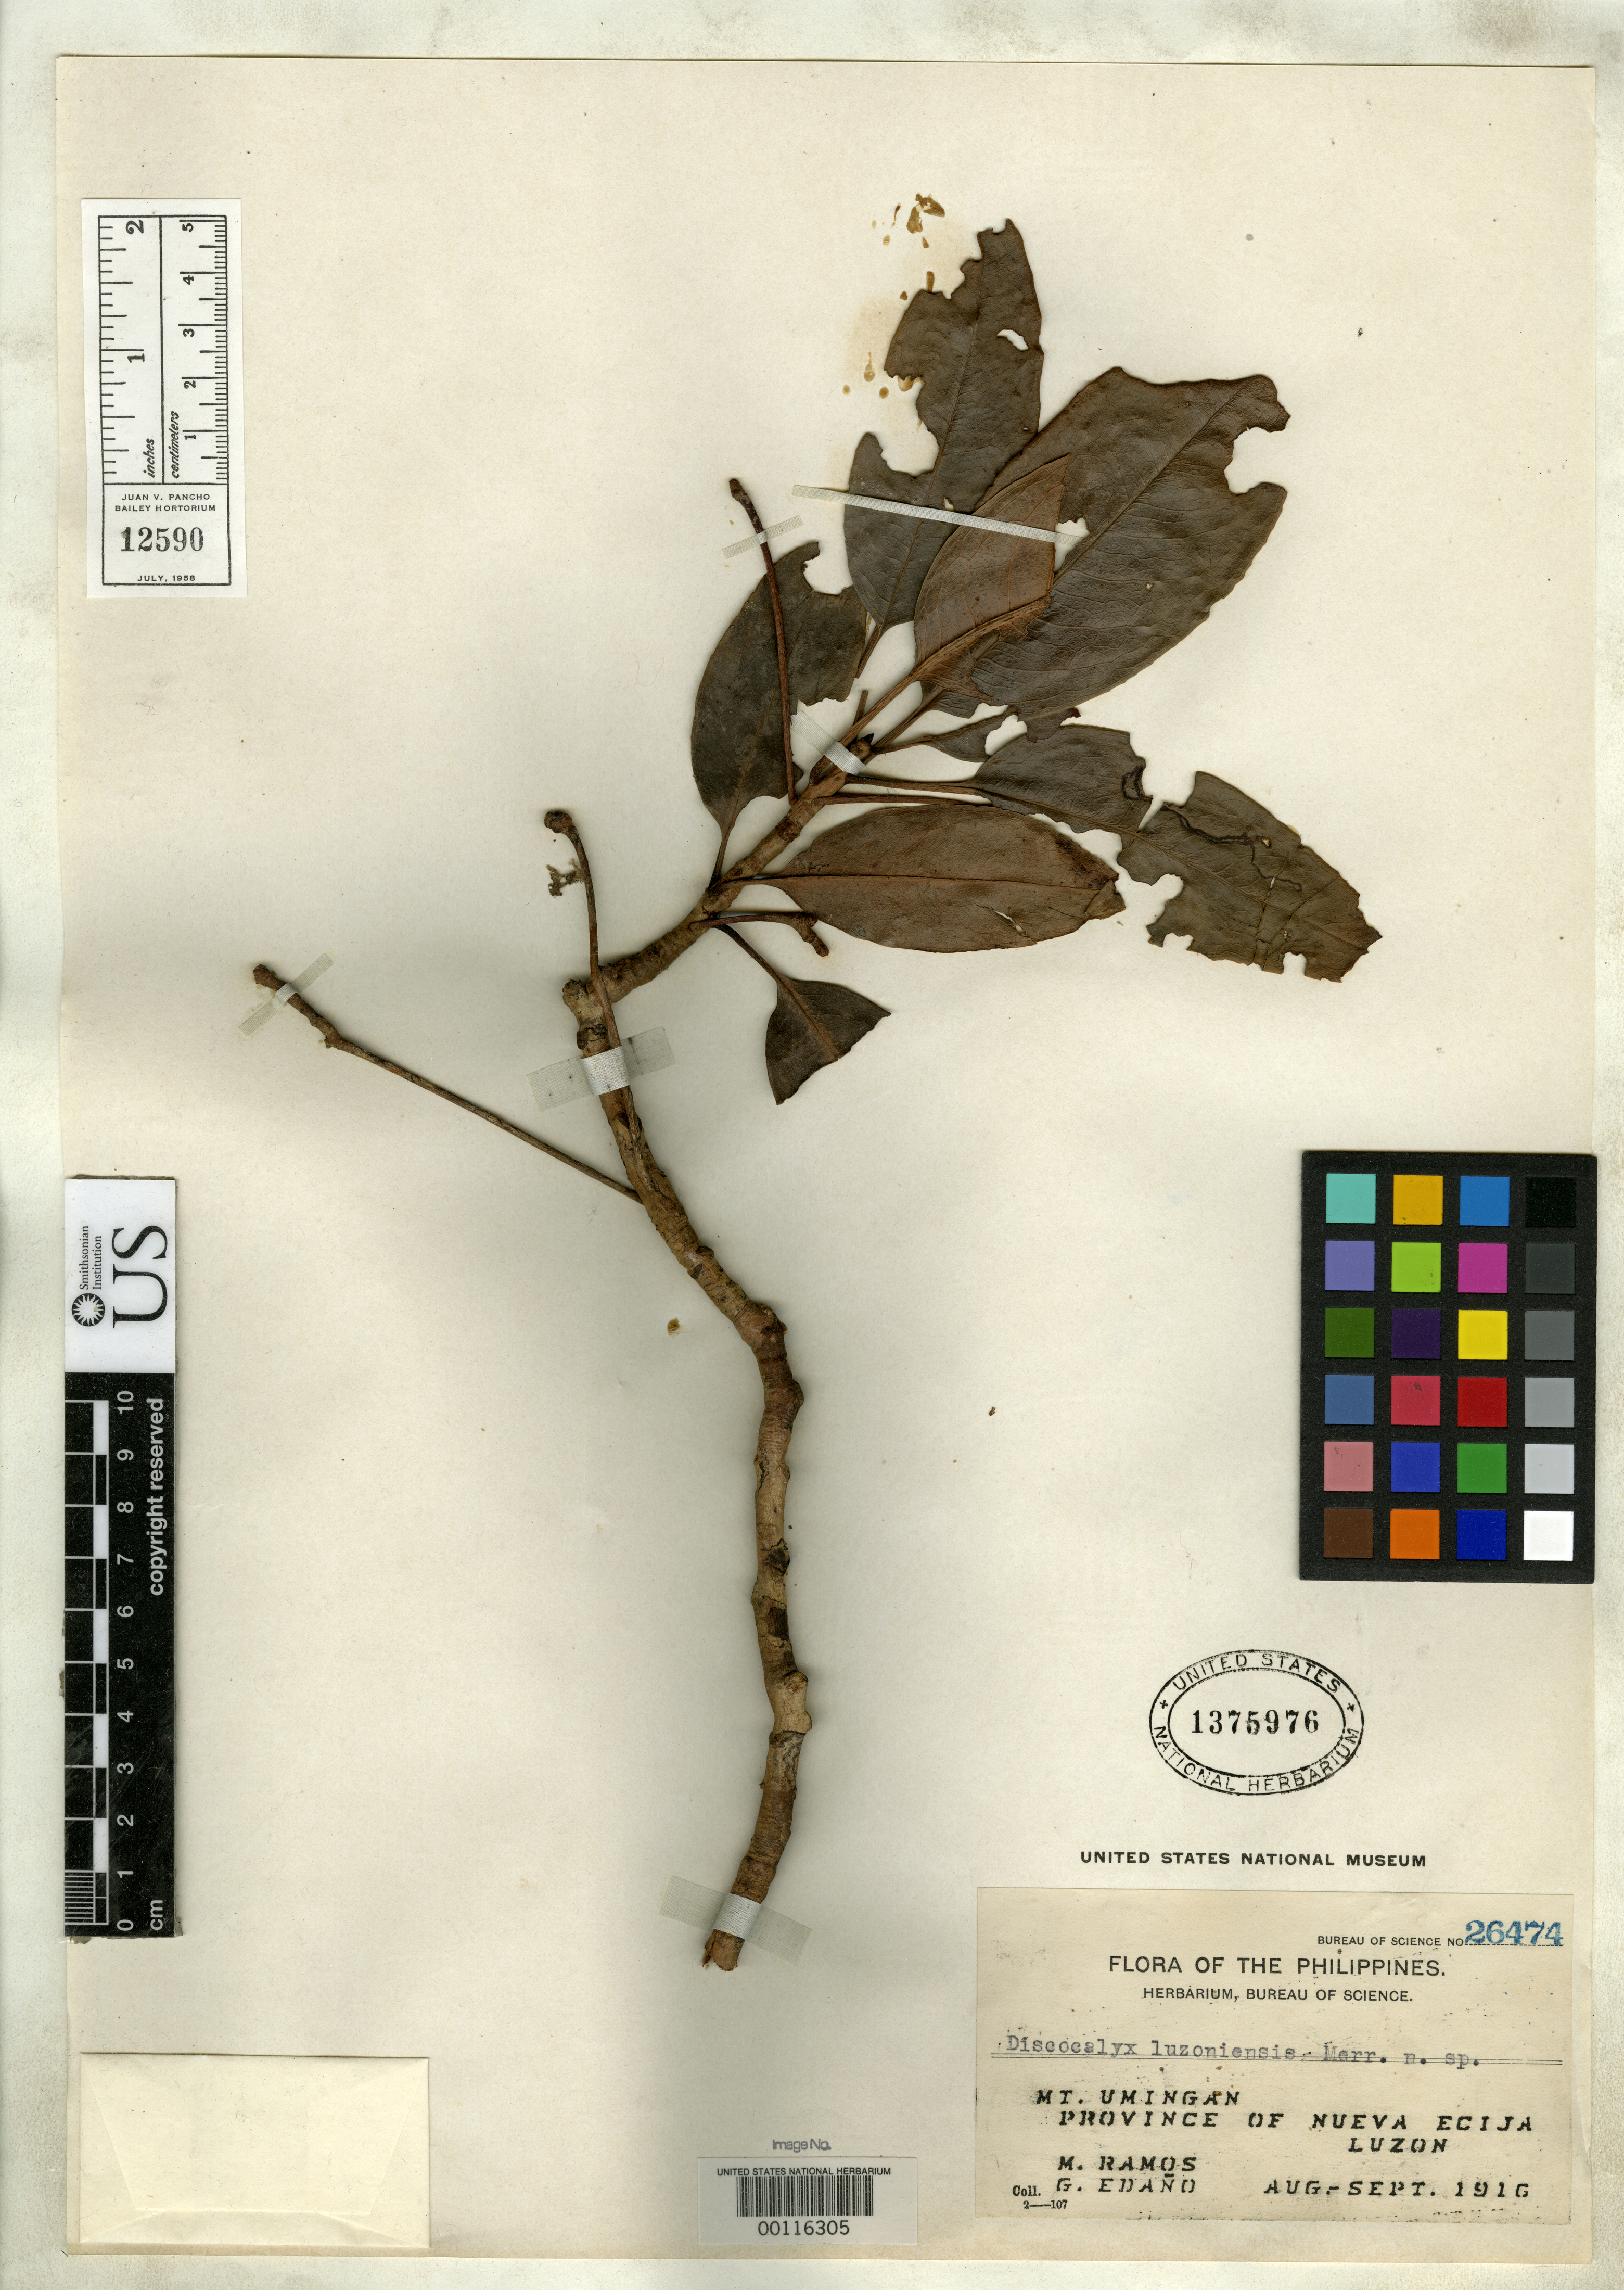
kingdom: Plantae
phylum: Tracheophyta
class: Magnoliopsida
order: Ericales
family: Primulaceae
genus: Discocalyx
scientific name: Discocalyx luzoniensis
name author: Merr.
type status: Isotype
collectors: M. Ramos & G. E. Edaño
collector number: Bur. Sci. 26474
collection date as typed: Aug 1916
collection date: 1916-08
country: Philippines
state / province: Central Luzon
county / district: Nueva Ecija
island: Luzon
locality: Mt. Umingan.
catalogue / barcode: US 1375976